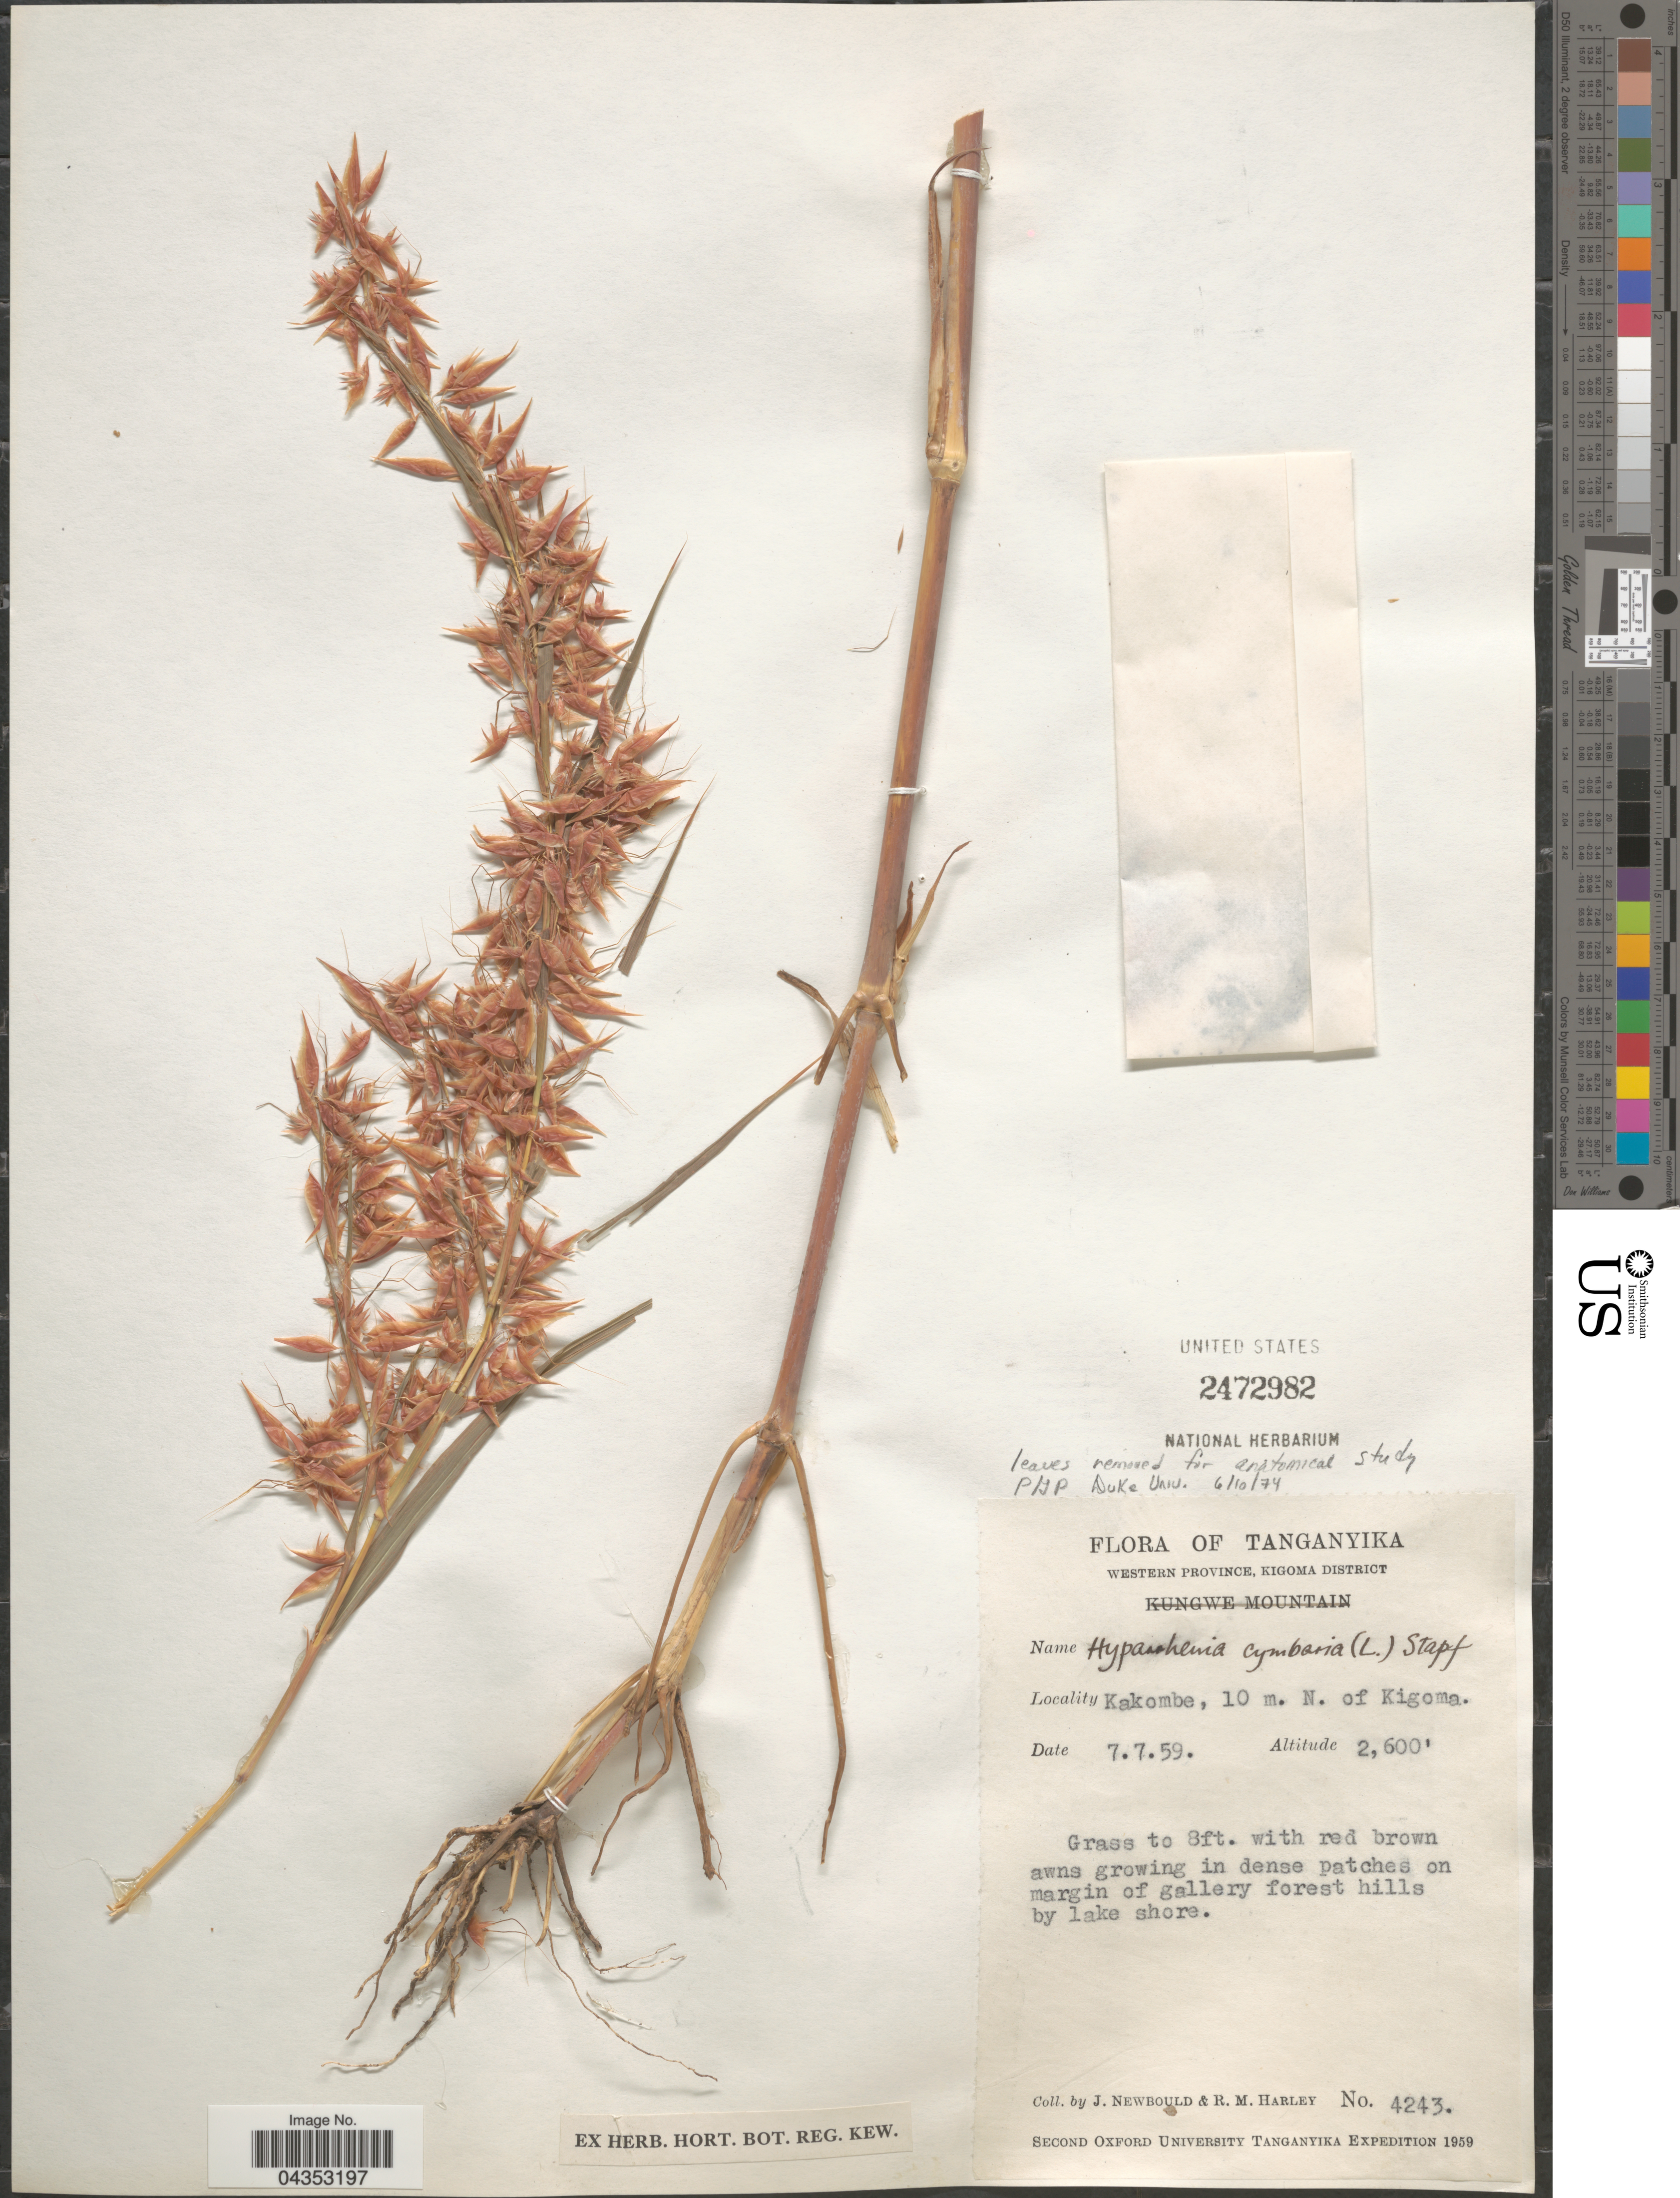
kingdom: Plantae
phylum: Tracheophyta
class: Liliopsida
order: Poales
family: Poaceae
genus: Hyparrhenia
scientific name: Hyparrhenia cymbaria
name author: (L.) Stapf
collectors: J. Newbould & R. M. Harley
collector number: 4243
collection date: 1959-07-07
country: Tanzania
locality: Tanganyika. Western Province, Kigoma District. Kakombe, 10 m. N. of Kigoma. Growing in dense patches on margin of gallery forest hills by lake shore. Second Oxford University Tanganyika Expedition 1959.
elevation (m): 792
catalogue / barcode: US 2472982